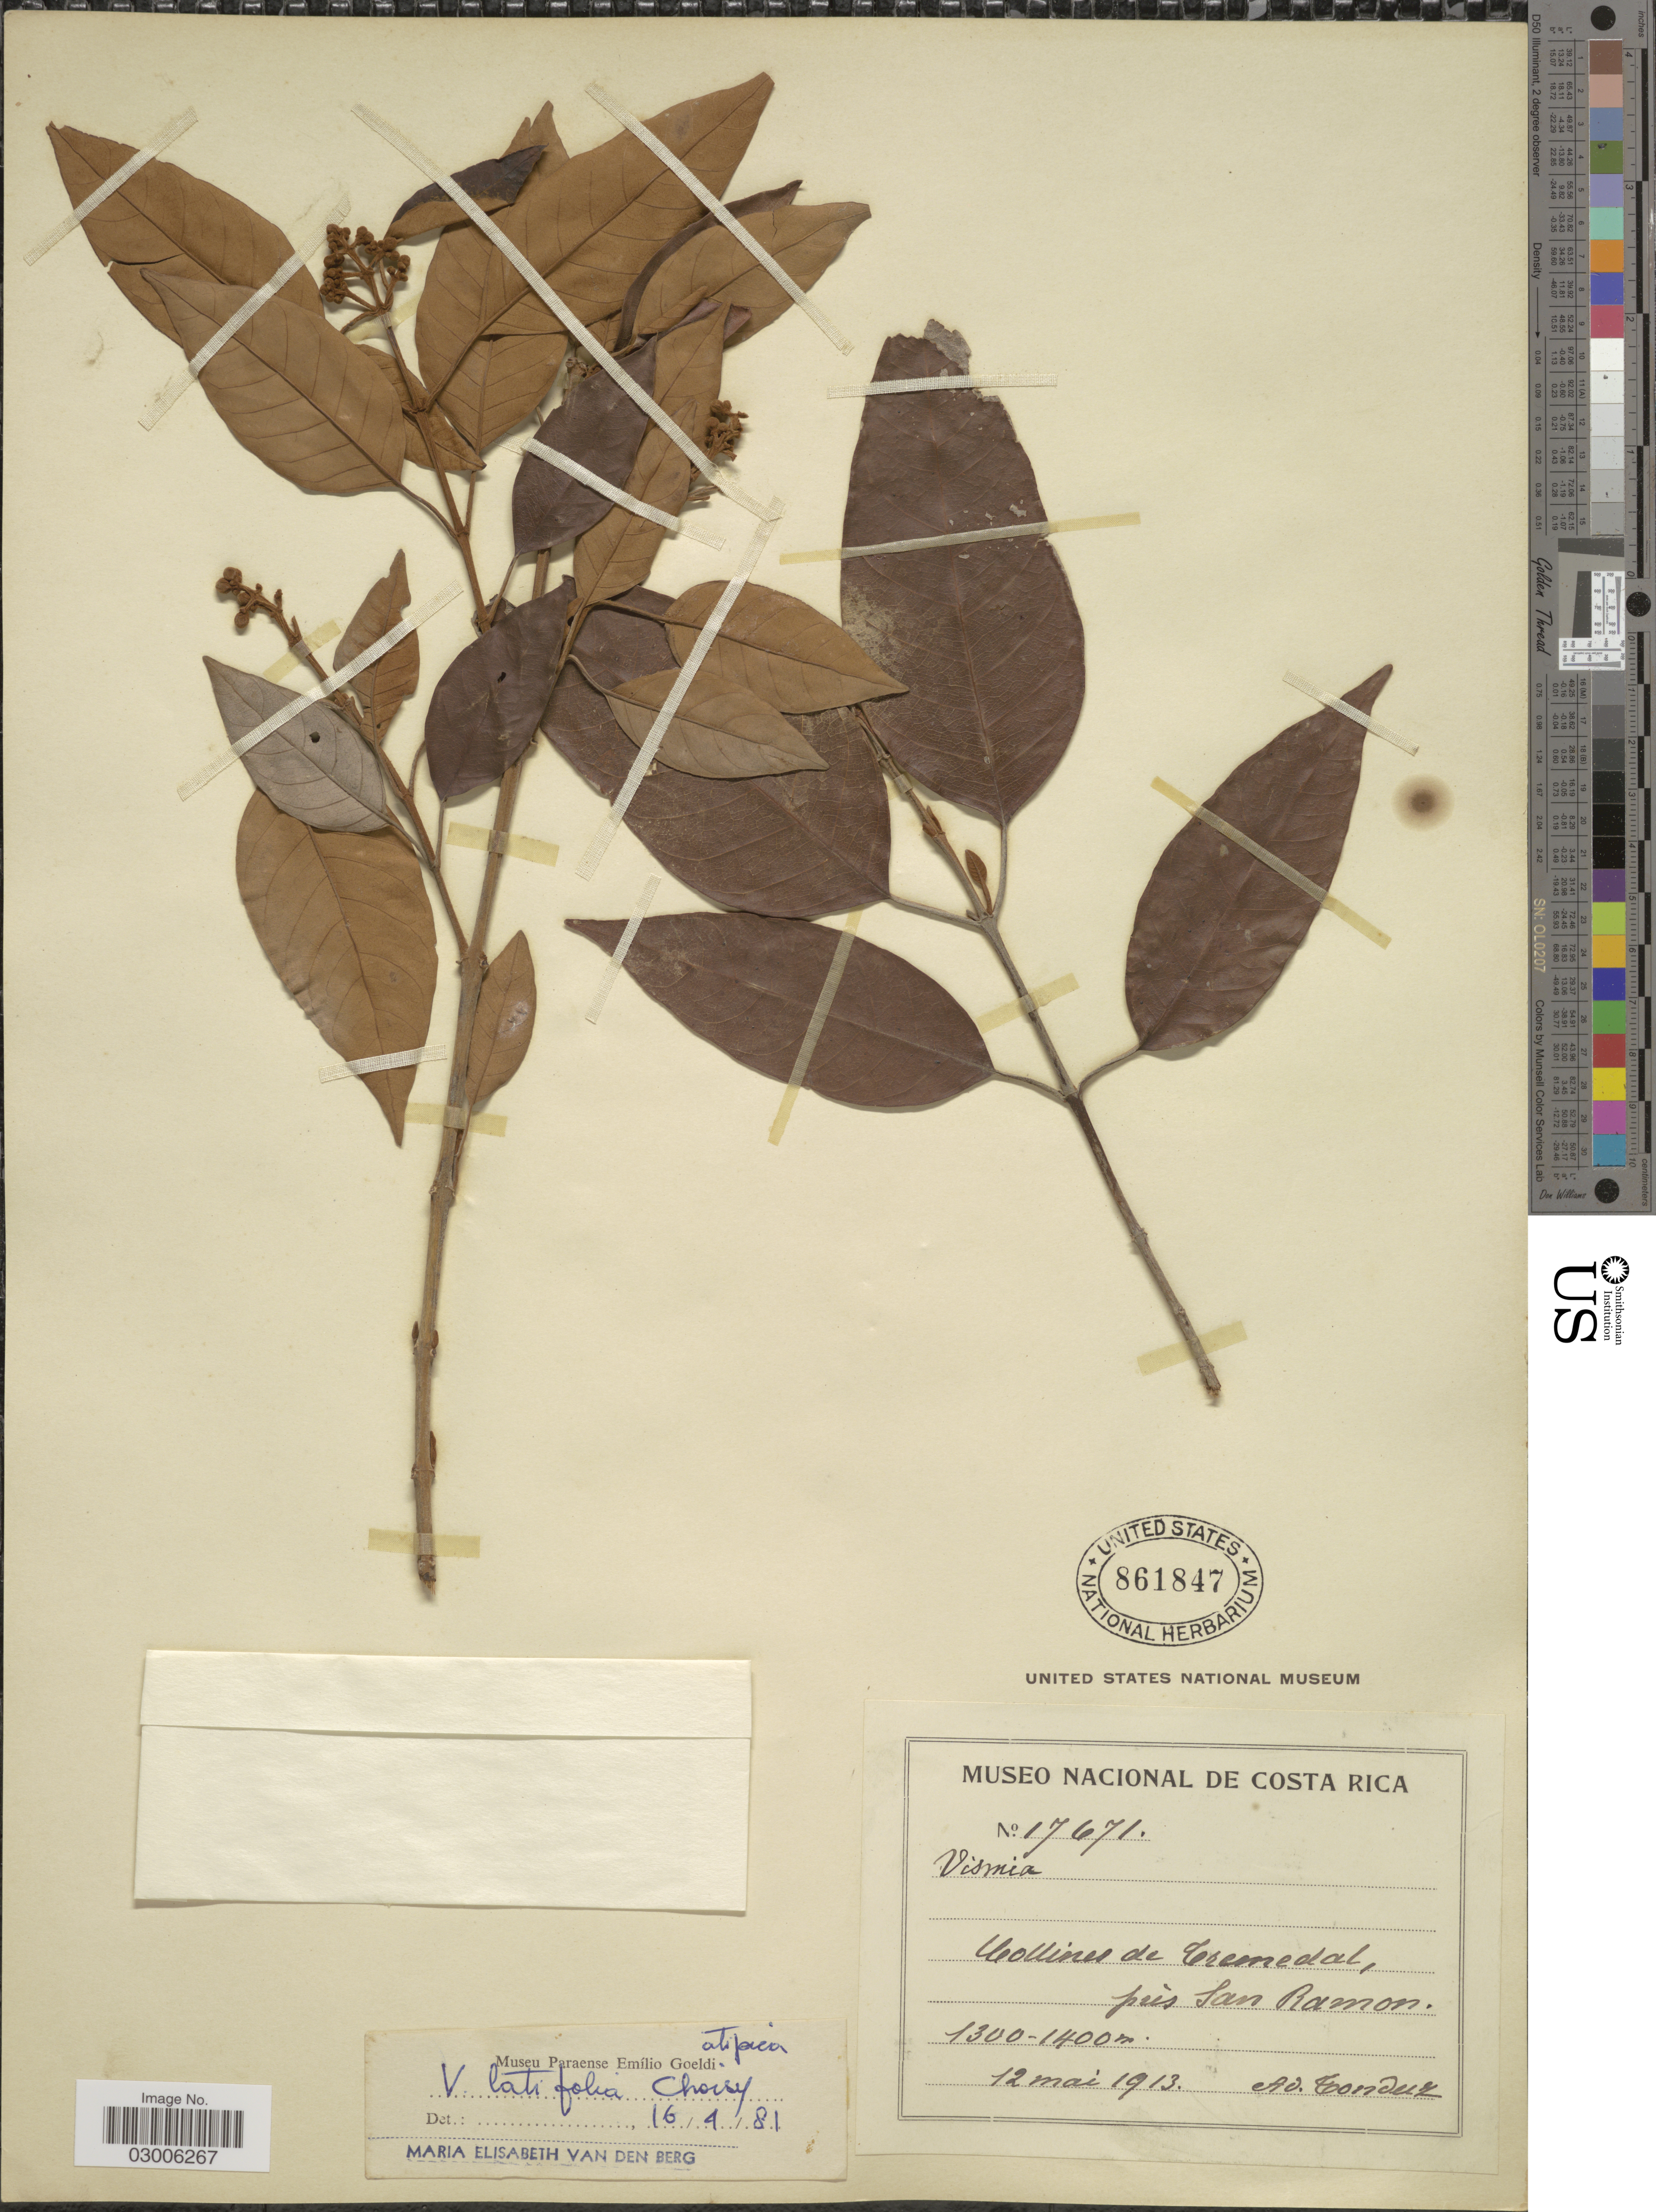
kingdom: Plantae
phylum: Tracheophyta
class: Magnoliopsida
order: Malpighiales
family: Hypericaceae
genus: Vismia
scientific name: Vismia latifolia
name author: (Aubl.) Choisy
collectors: A. Tonduz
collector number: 17671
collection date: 1913-05-12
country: Costa Rica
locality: Collines de Tremedal, près San Ramon.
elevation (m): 1300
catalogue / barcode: US 861847